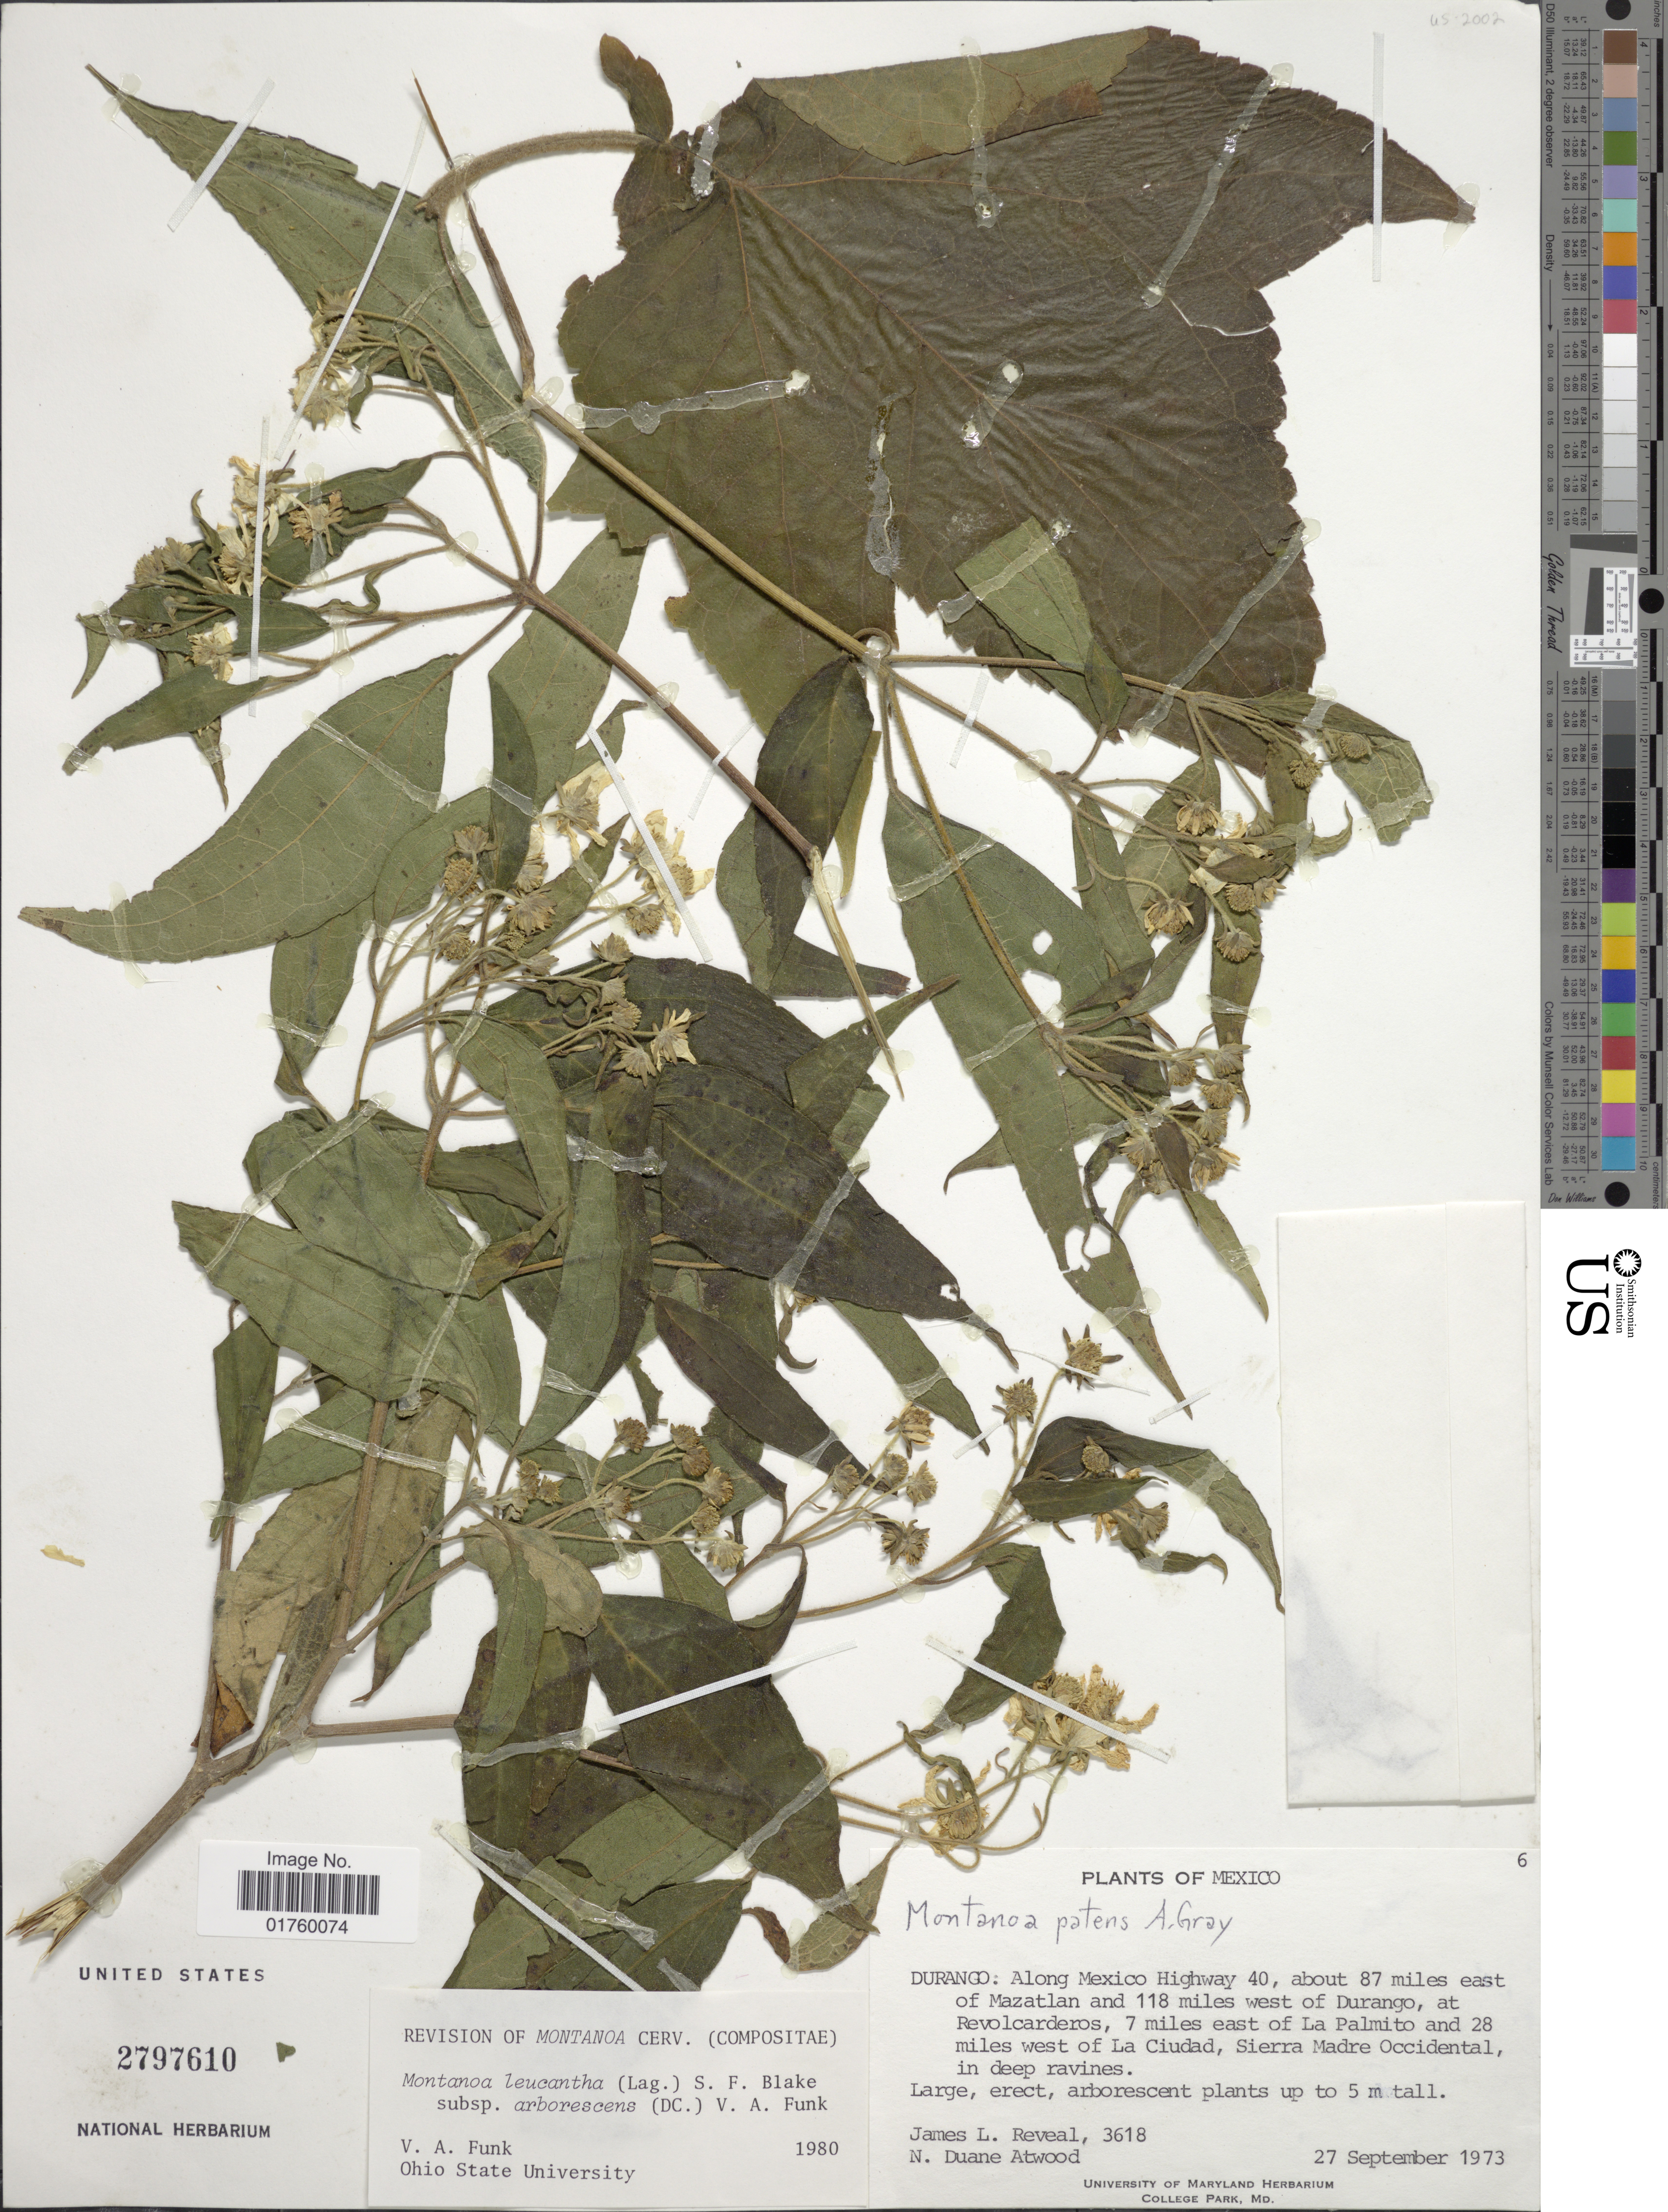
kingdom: Plantae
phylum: Tracheophyta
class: Magnoliopsida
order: Asterales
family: Asteraceae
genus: Montanoa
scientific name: Montanoa leucantha subsp. arborescens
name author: (DC.) V.A. Funk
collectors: J. L. Reveal & N. Atwood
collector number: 3618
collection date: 1973-09-27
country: Mexico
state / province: Durango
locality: Along Mexico Highway 40, about 87 miles east of Mazatlan and 118 miles west of Durango, at Revolcardenos, 7 miles east of La Pamito and 28 miles west of La Ciudad, Sierra Madre Occidental, in deep ravines.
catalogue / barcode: US 2797610